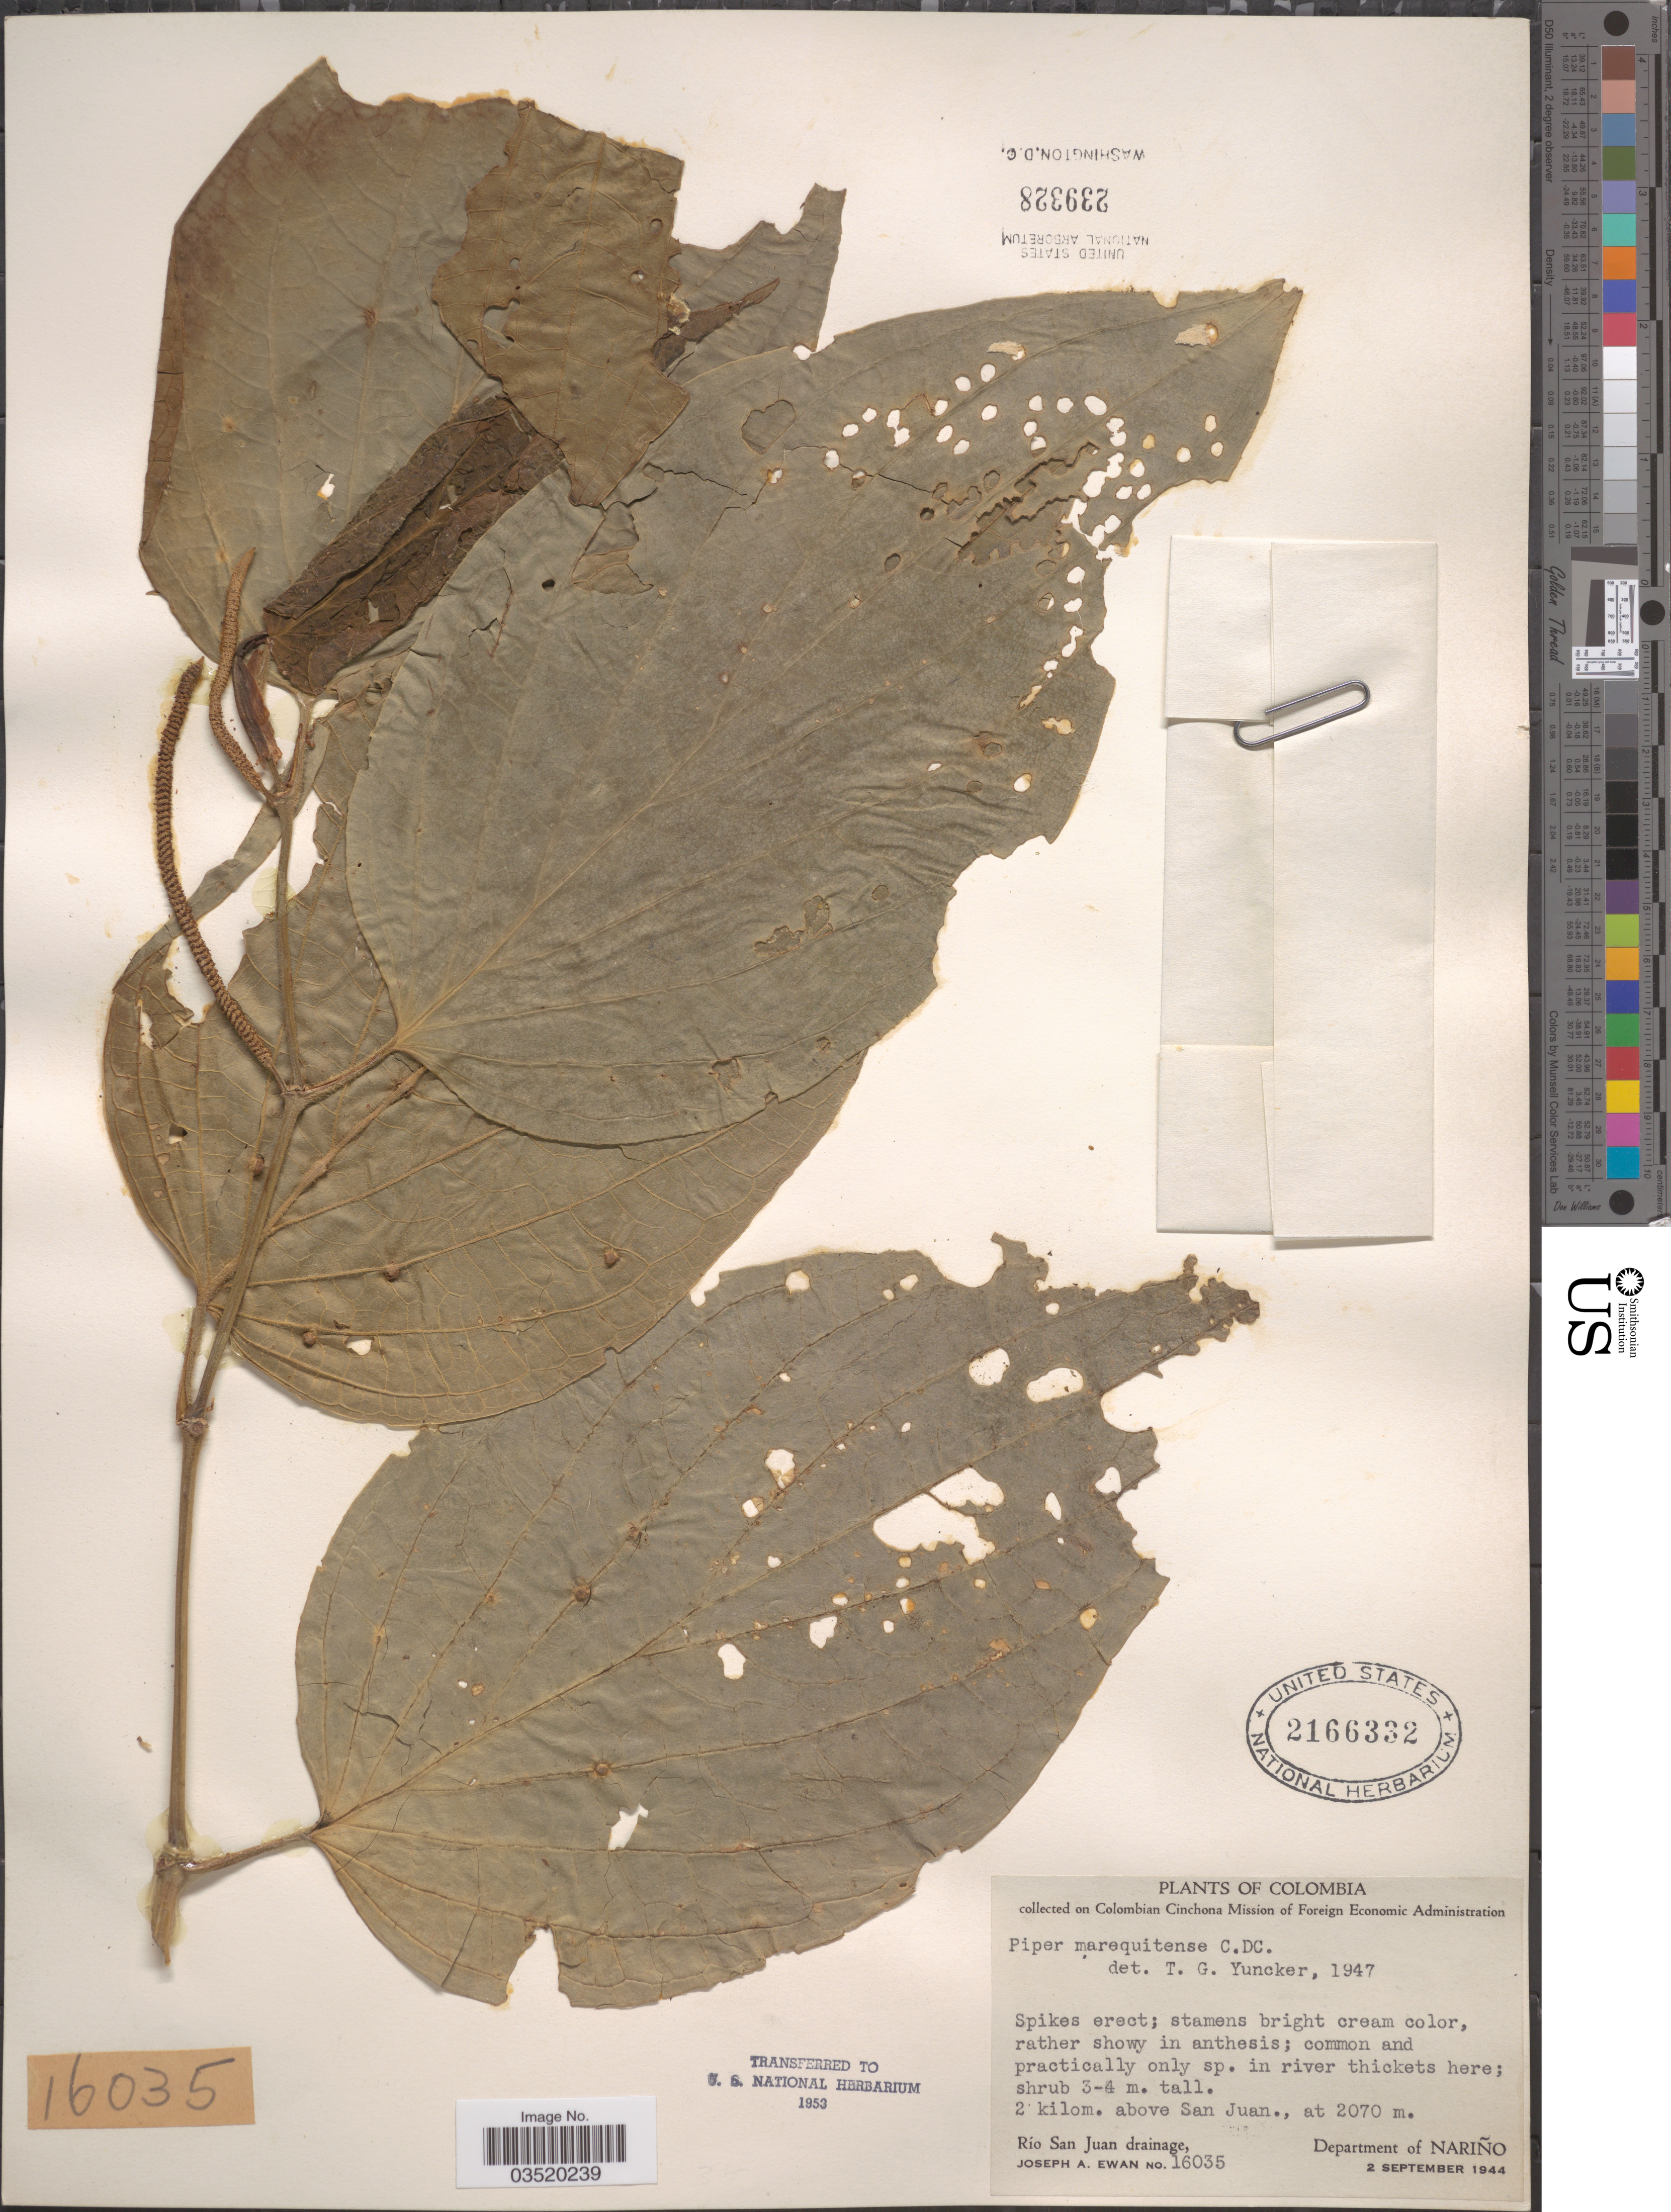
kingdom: Plantae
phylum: Tracheophyta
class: Magnoliopsida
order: Piperales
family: Piperaceae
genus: Piper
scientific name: Piper marequitense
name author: C. DC.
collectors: J. A. Ewan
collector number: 16035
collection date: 1944-09-02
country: Colombia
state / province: Nariño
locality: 2 kilom. above San Juan. Río San Juan drainage, Department of Nariño.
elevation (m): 2070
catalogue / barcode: US 2166332